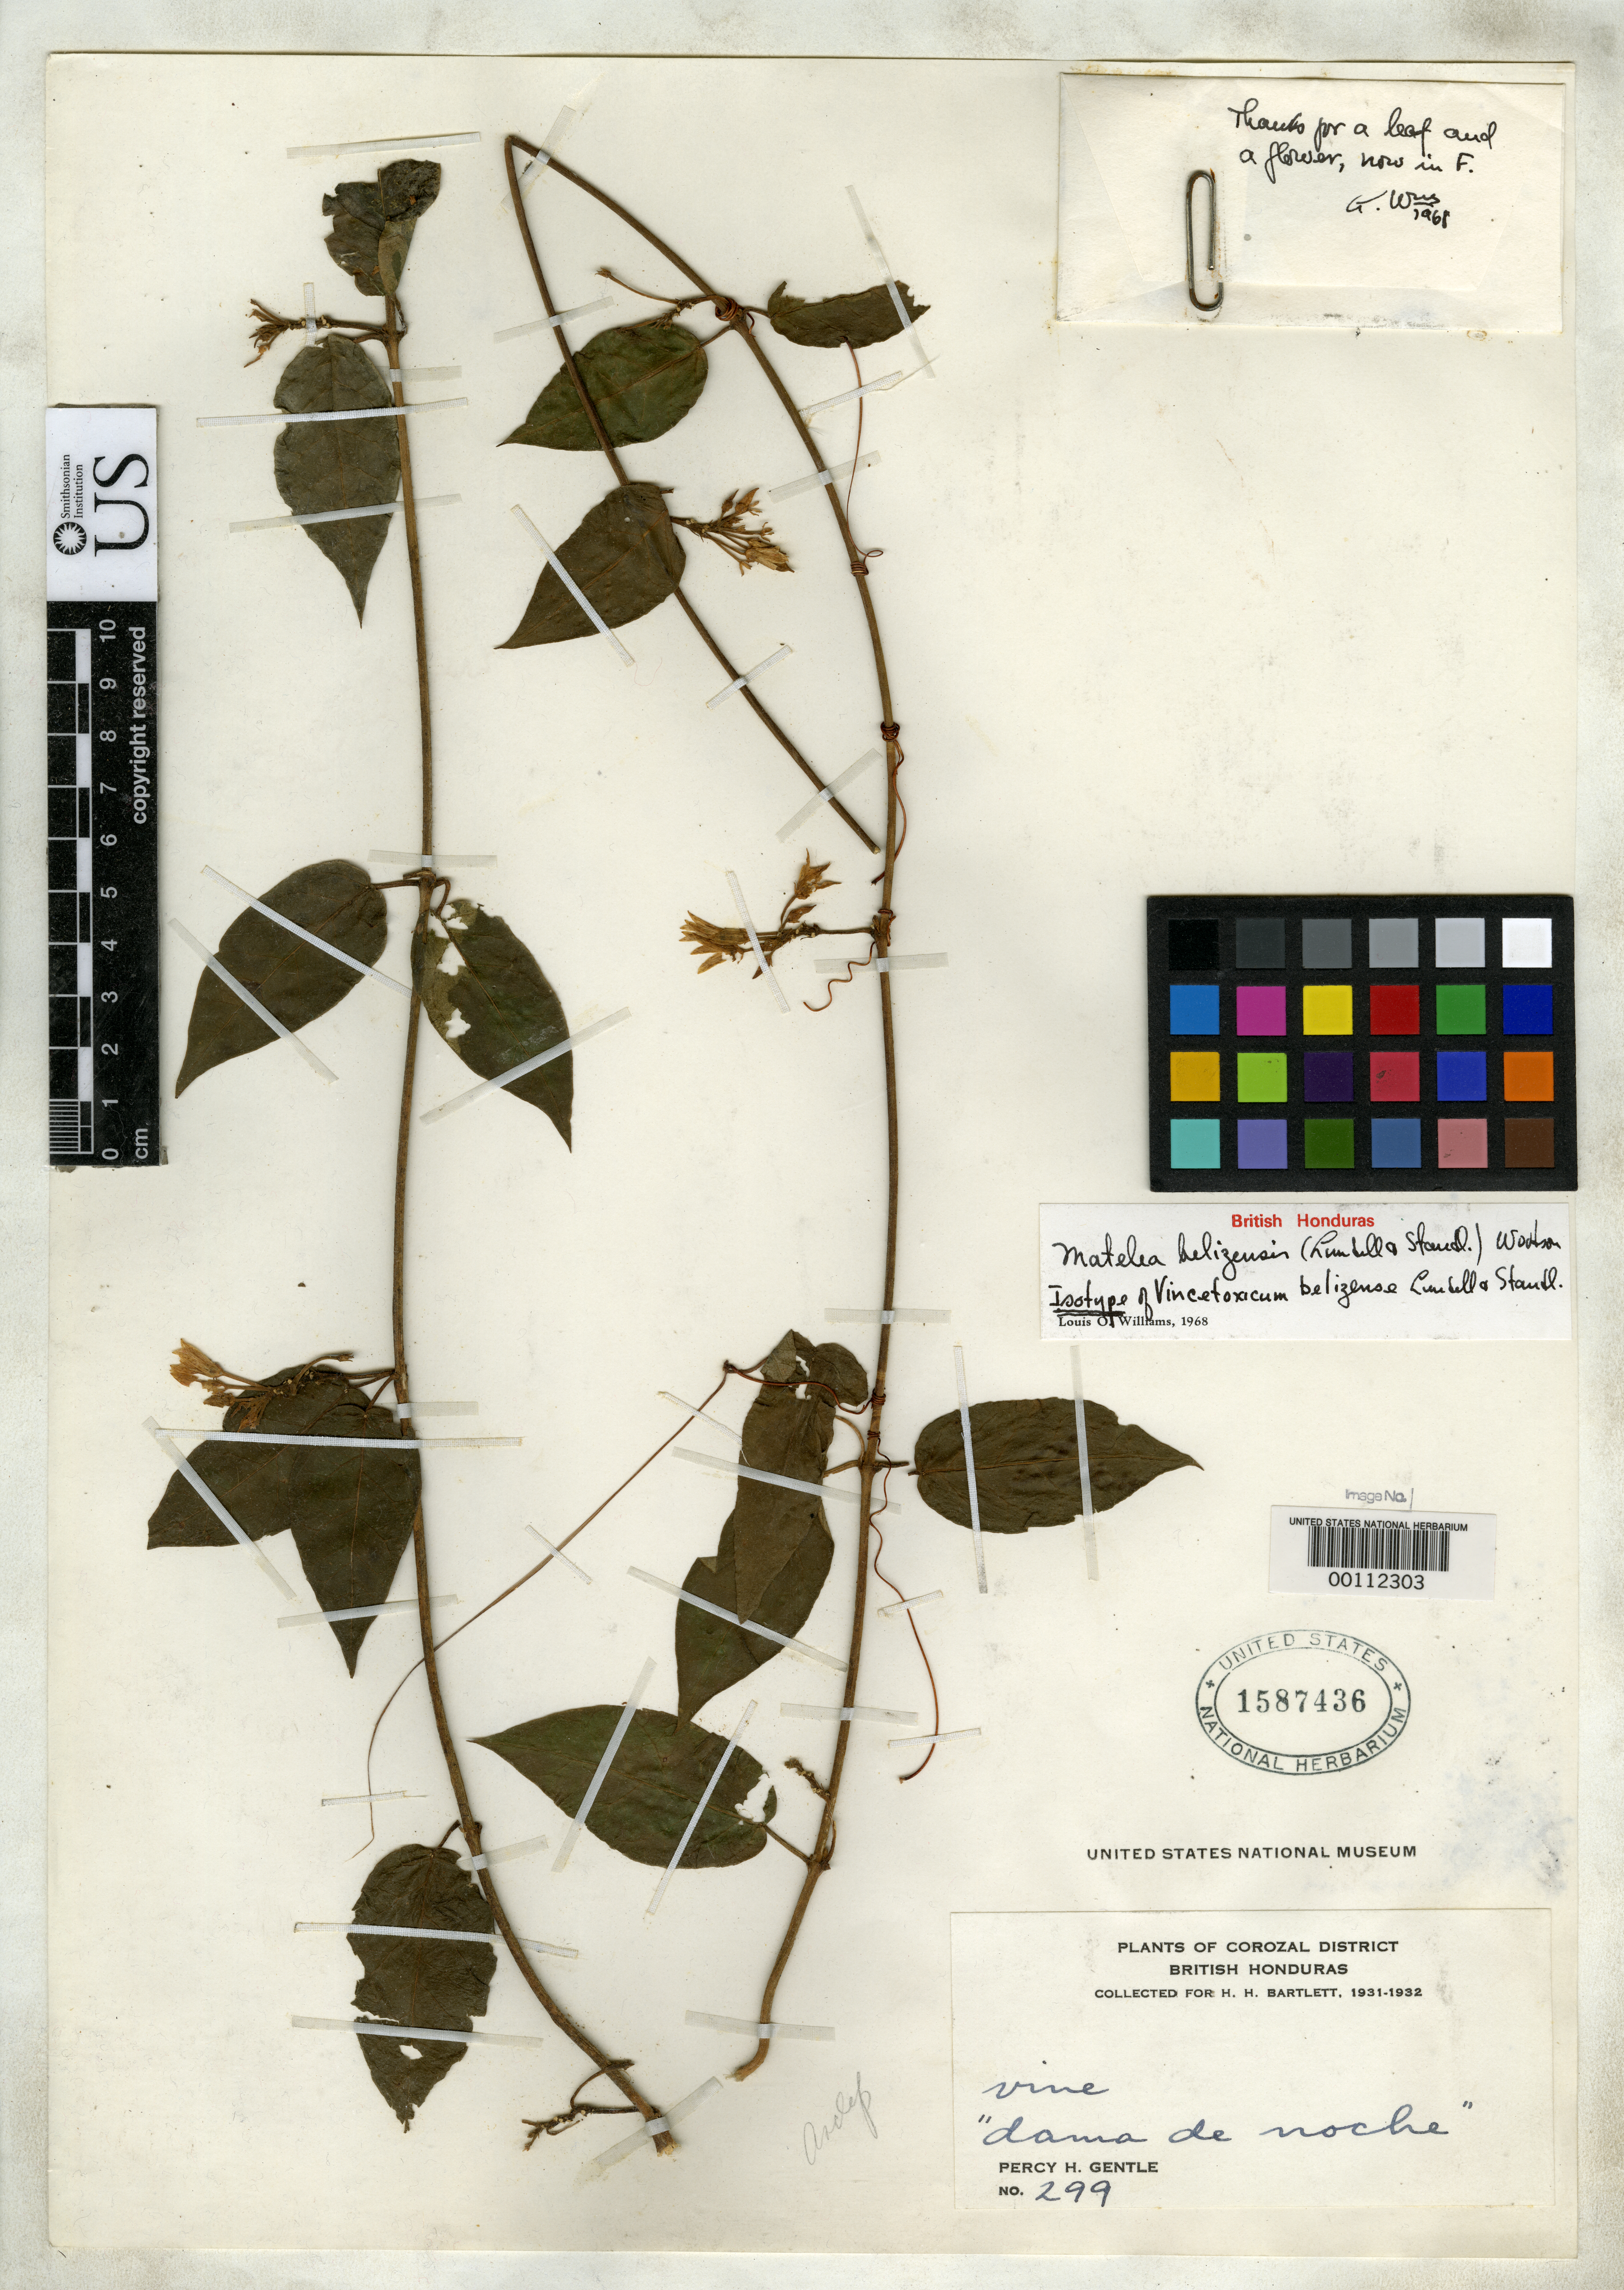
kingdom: Plantae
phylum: Tracheophyta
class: Magnoliopsida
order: Gentianales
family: Apocynaceae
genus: Vincetoxicum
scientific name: Vincetoxicum belizense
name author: Lundell & Standl.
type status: Isotype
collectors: P. H. Gentle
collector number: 299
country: Belize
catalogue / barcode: US 1587436